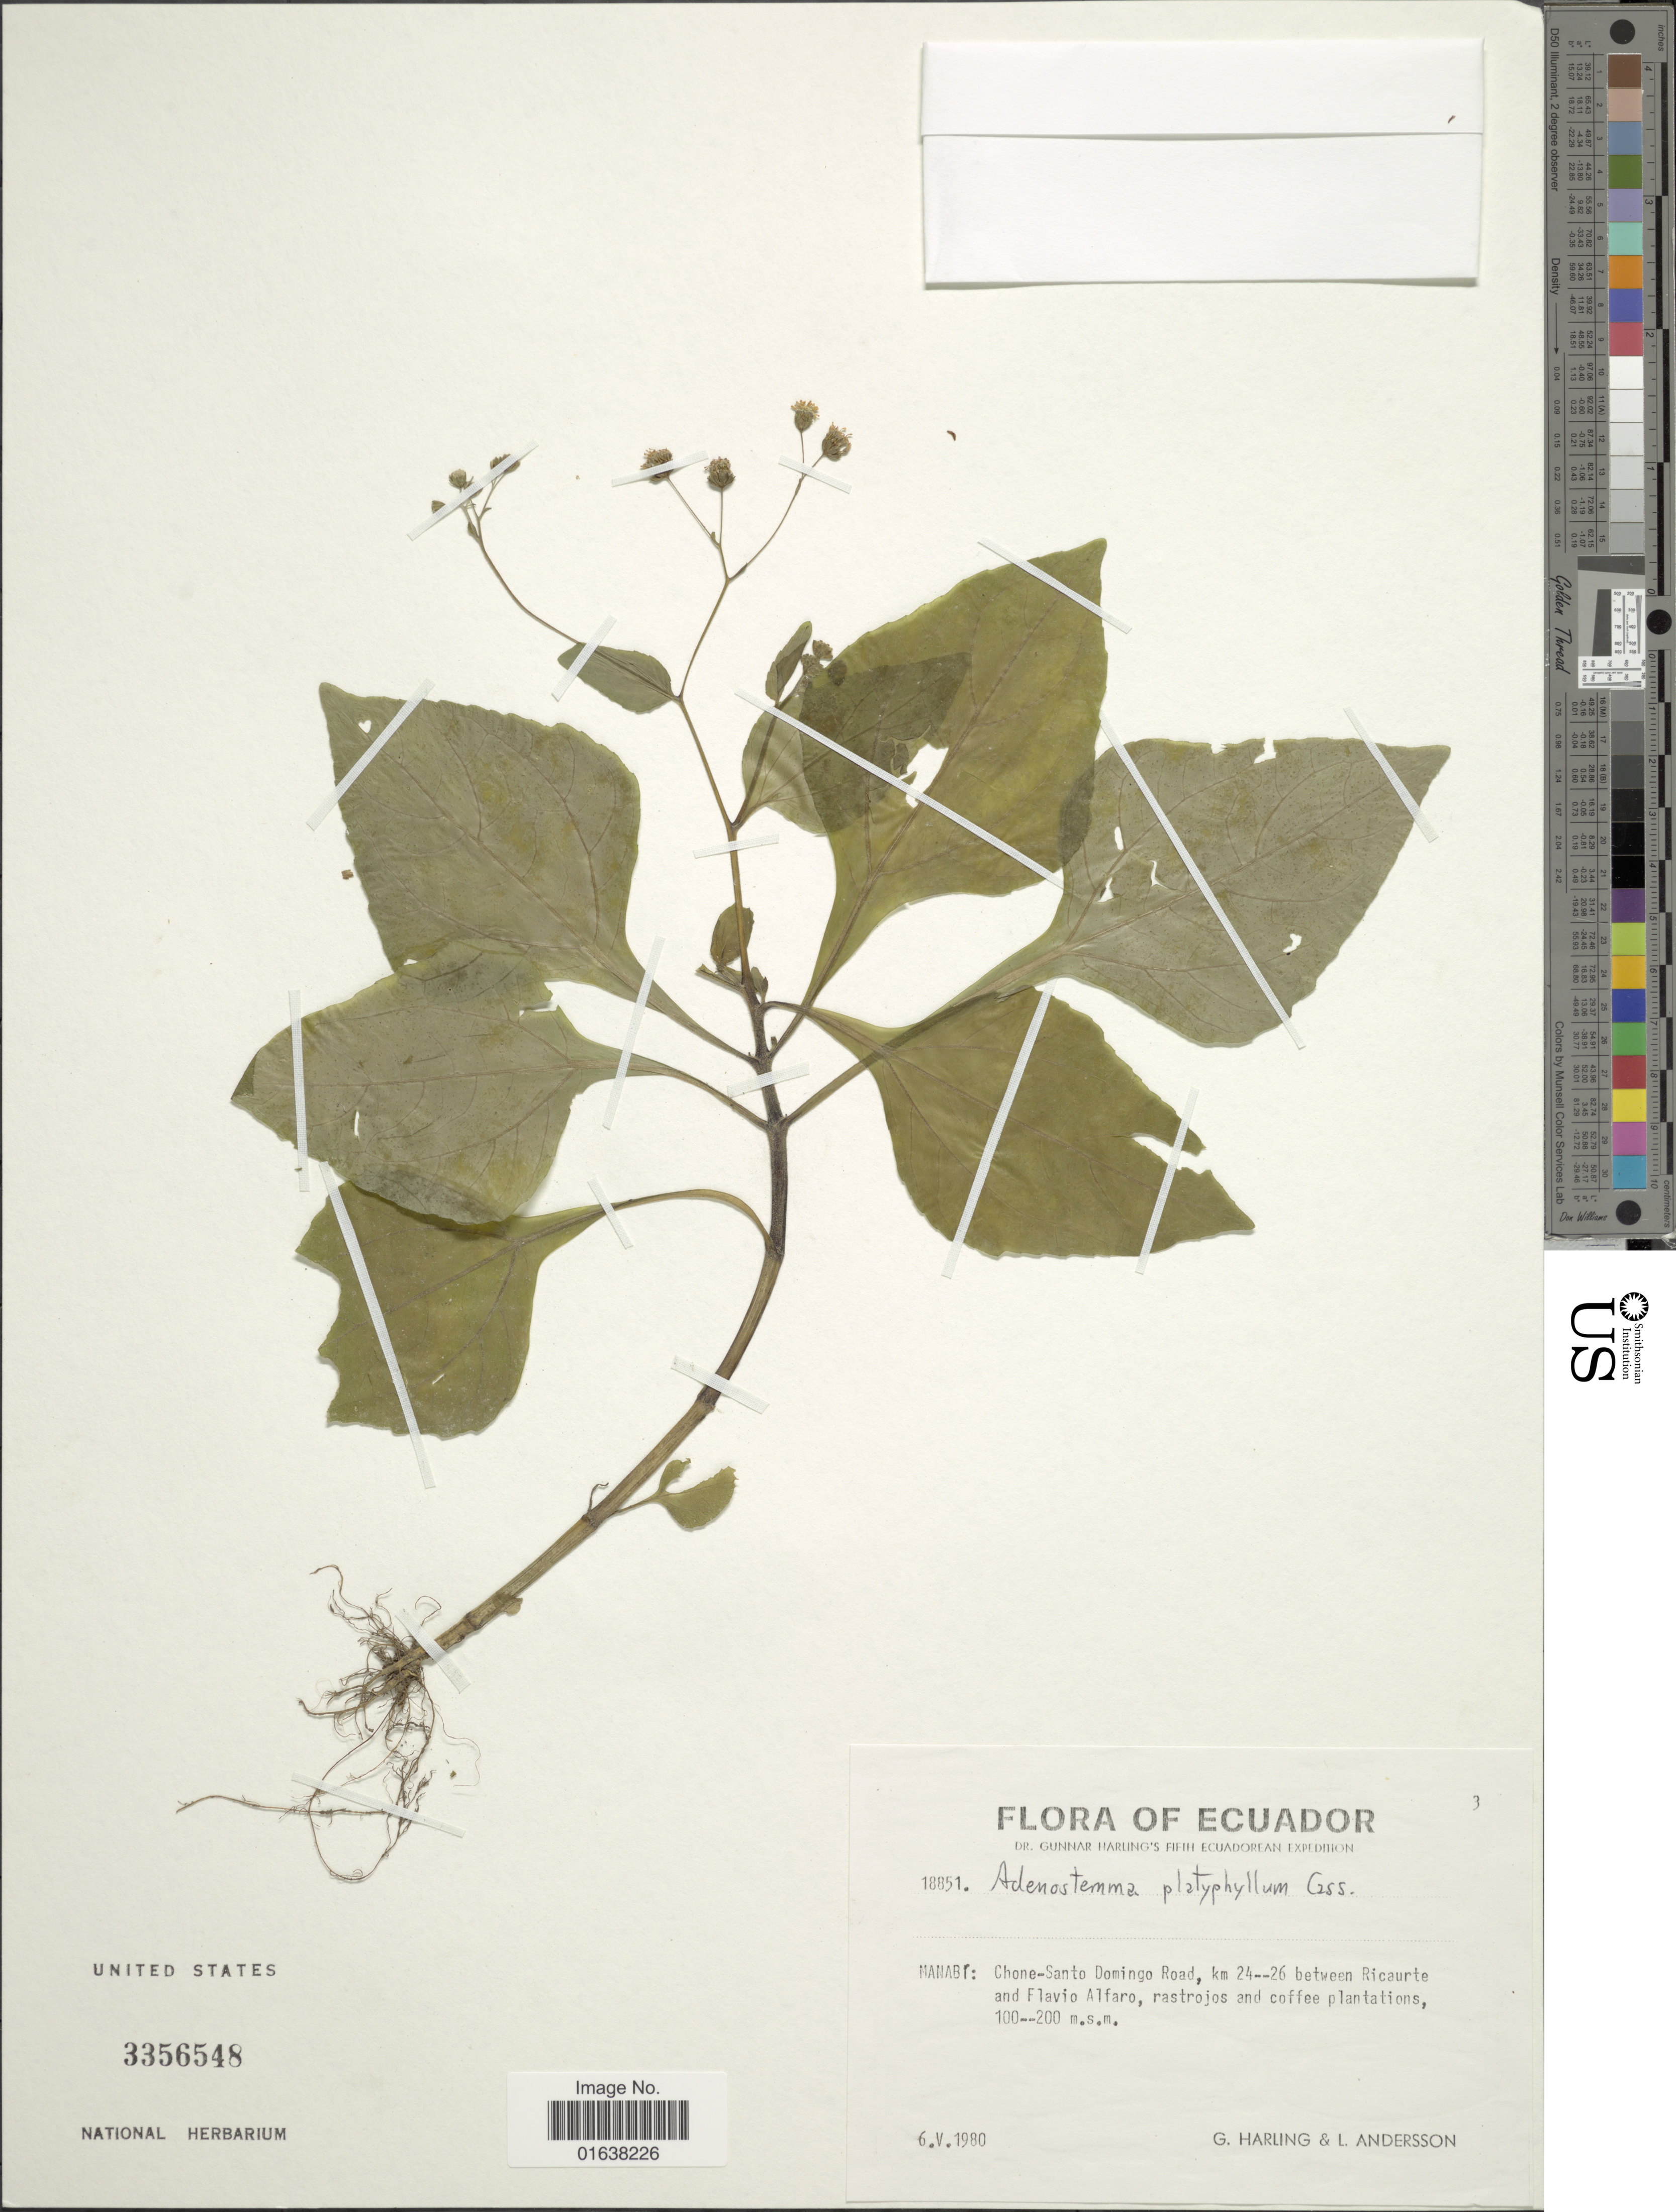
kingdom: Plantae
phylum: Tracheophyta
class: Magnoliopsida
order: Asterales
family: Asteraceae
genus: Adenostemma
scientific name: Adenostemma platyphyllum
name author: Cass.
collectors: G. Harling & L. Andersson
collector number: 18851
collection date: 1980-05-06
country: Ecuador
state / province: Manabí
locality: Chone-Santo Domingo Road, km 24-26 between Ricaurte and Flavio Alfaro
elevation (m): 100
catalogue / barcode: US 3356548